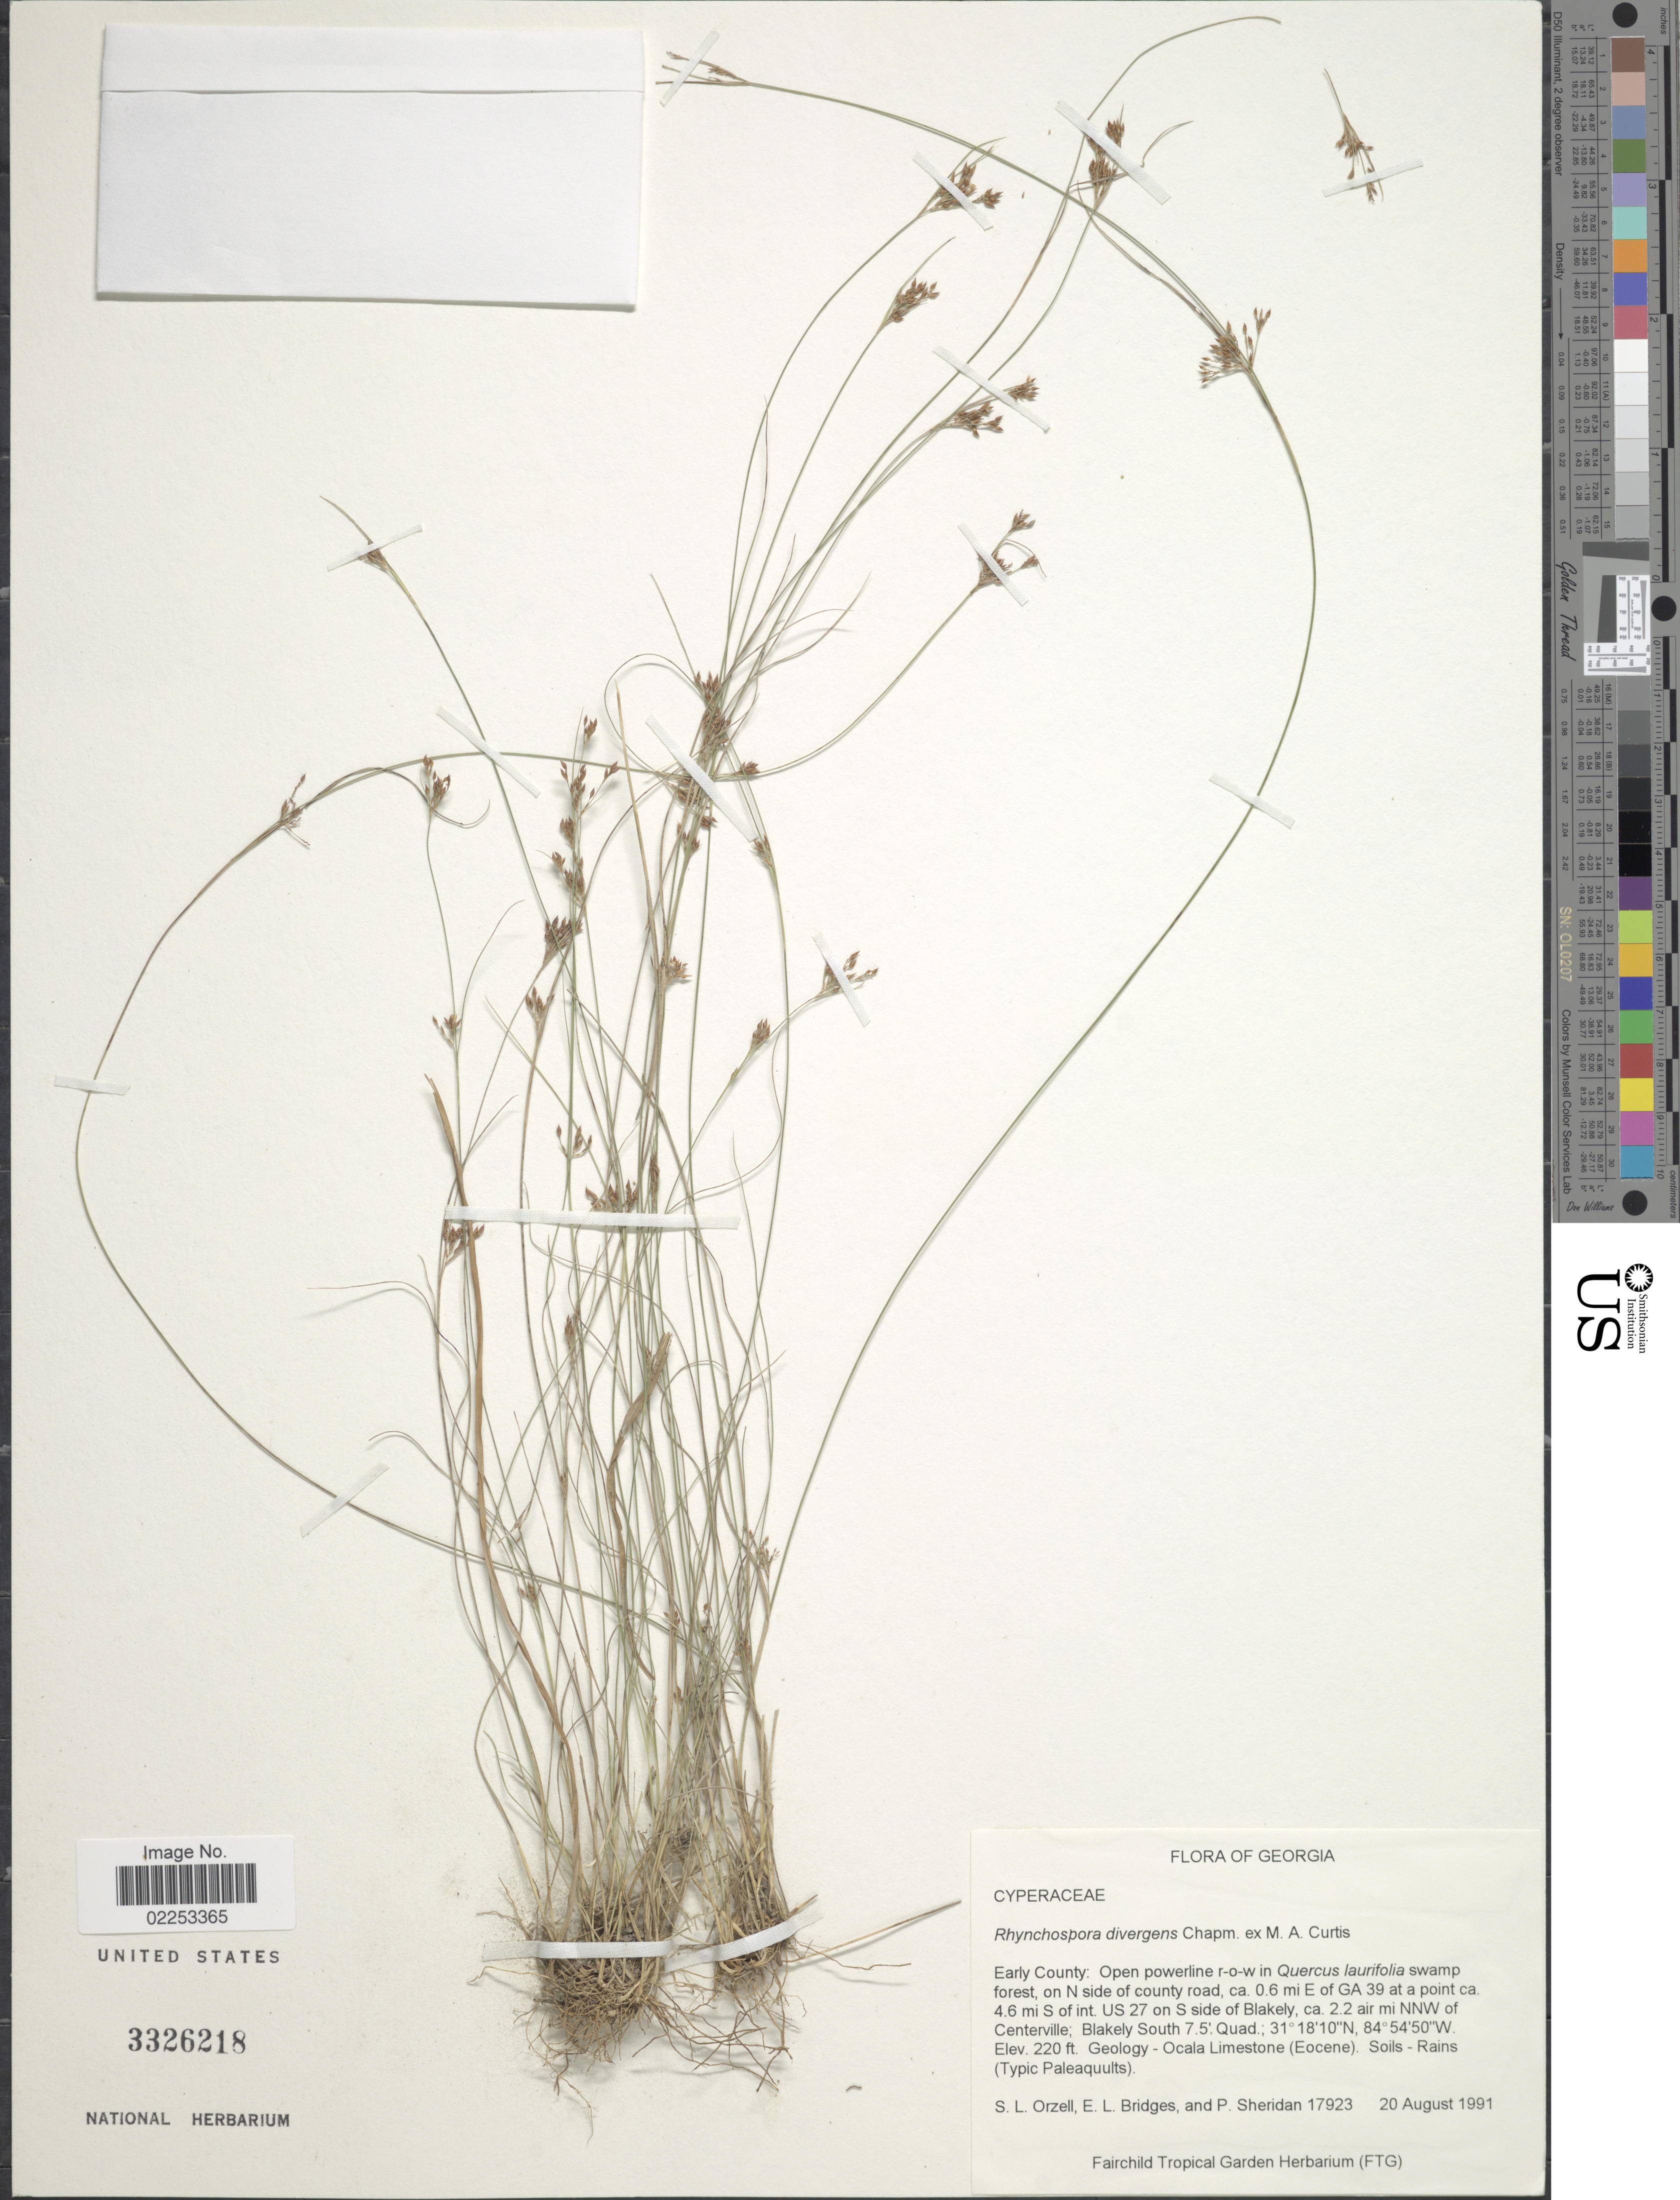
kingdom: Plantae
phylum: Tracheophyta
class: Liliopsida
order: Poales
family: Cyperaceae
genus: Rhynchospora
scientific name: Rhynchospora divergens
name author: Chapm. ex M.A. Curtis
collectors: S. Orzell, E. Bridges & P. Sheridan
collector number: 17923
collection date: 1991-08-20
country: United States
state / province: Georgia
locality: Early County: Open powerline r-o-w in Quercus laurifolia swamp forest, on N side of county road, 0.6 mi E of GA 39 at a point ca. 4.6 mi S of int US 27 on S side of Blakely, ca 2.2 air mi NNW of Centerville; Blakely South 7.5. Quad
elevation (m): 67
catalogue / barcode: US 3326218